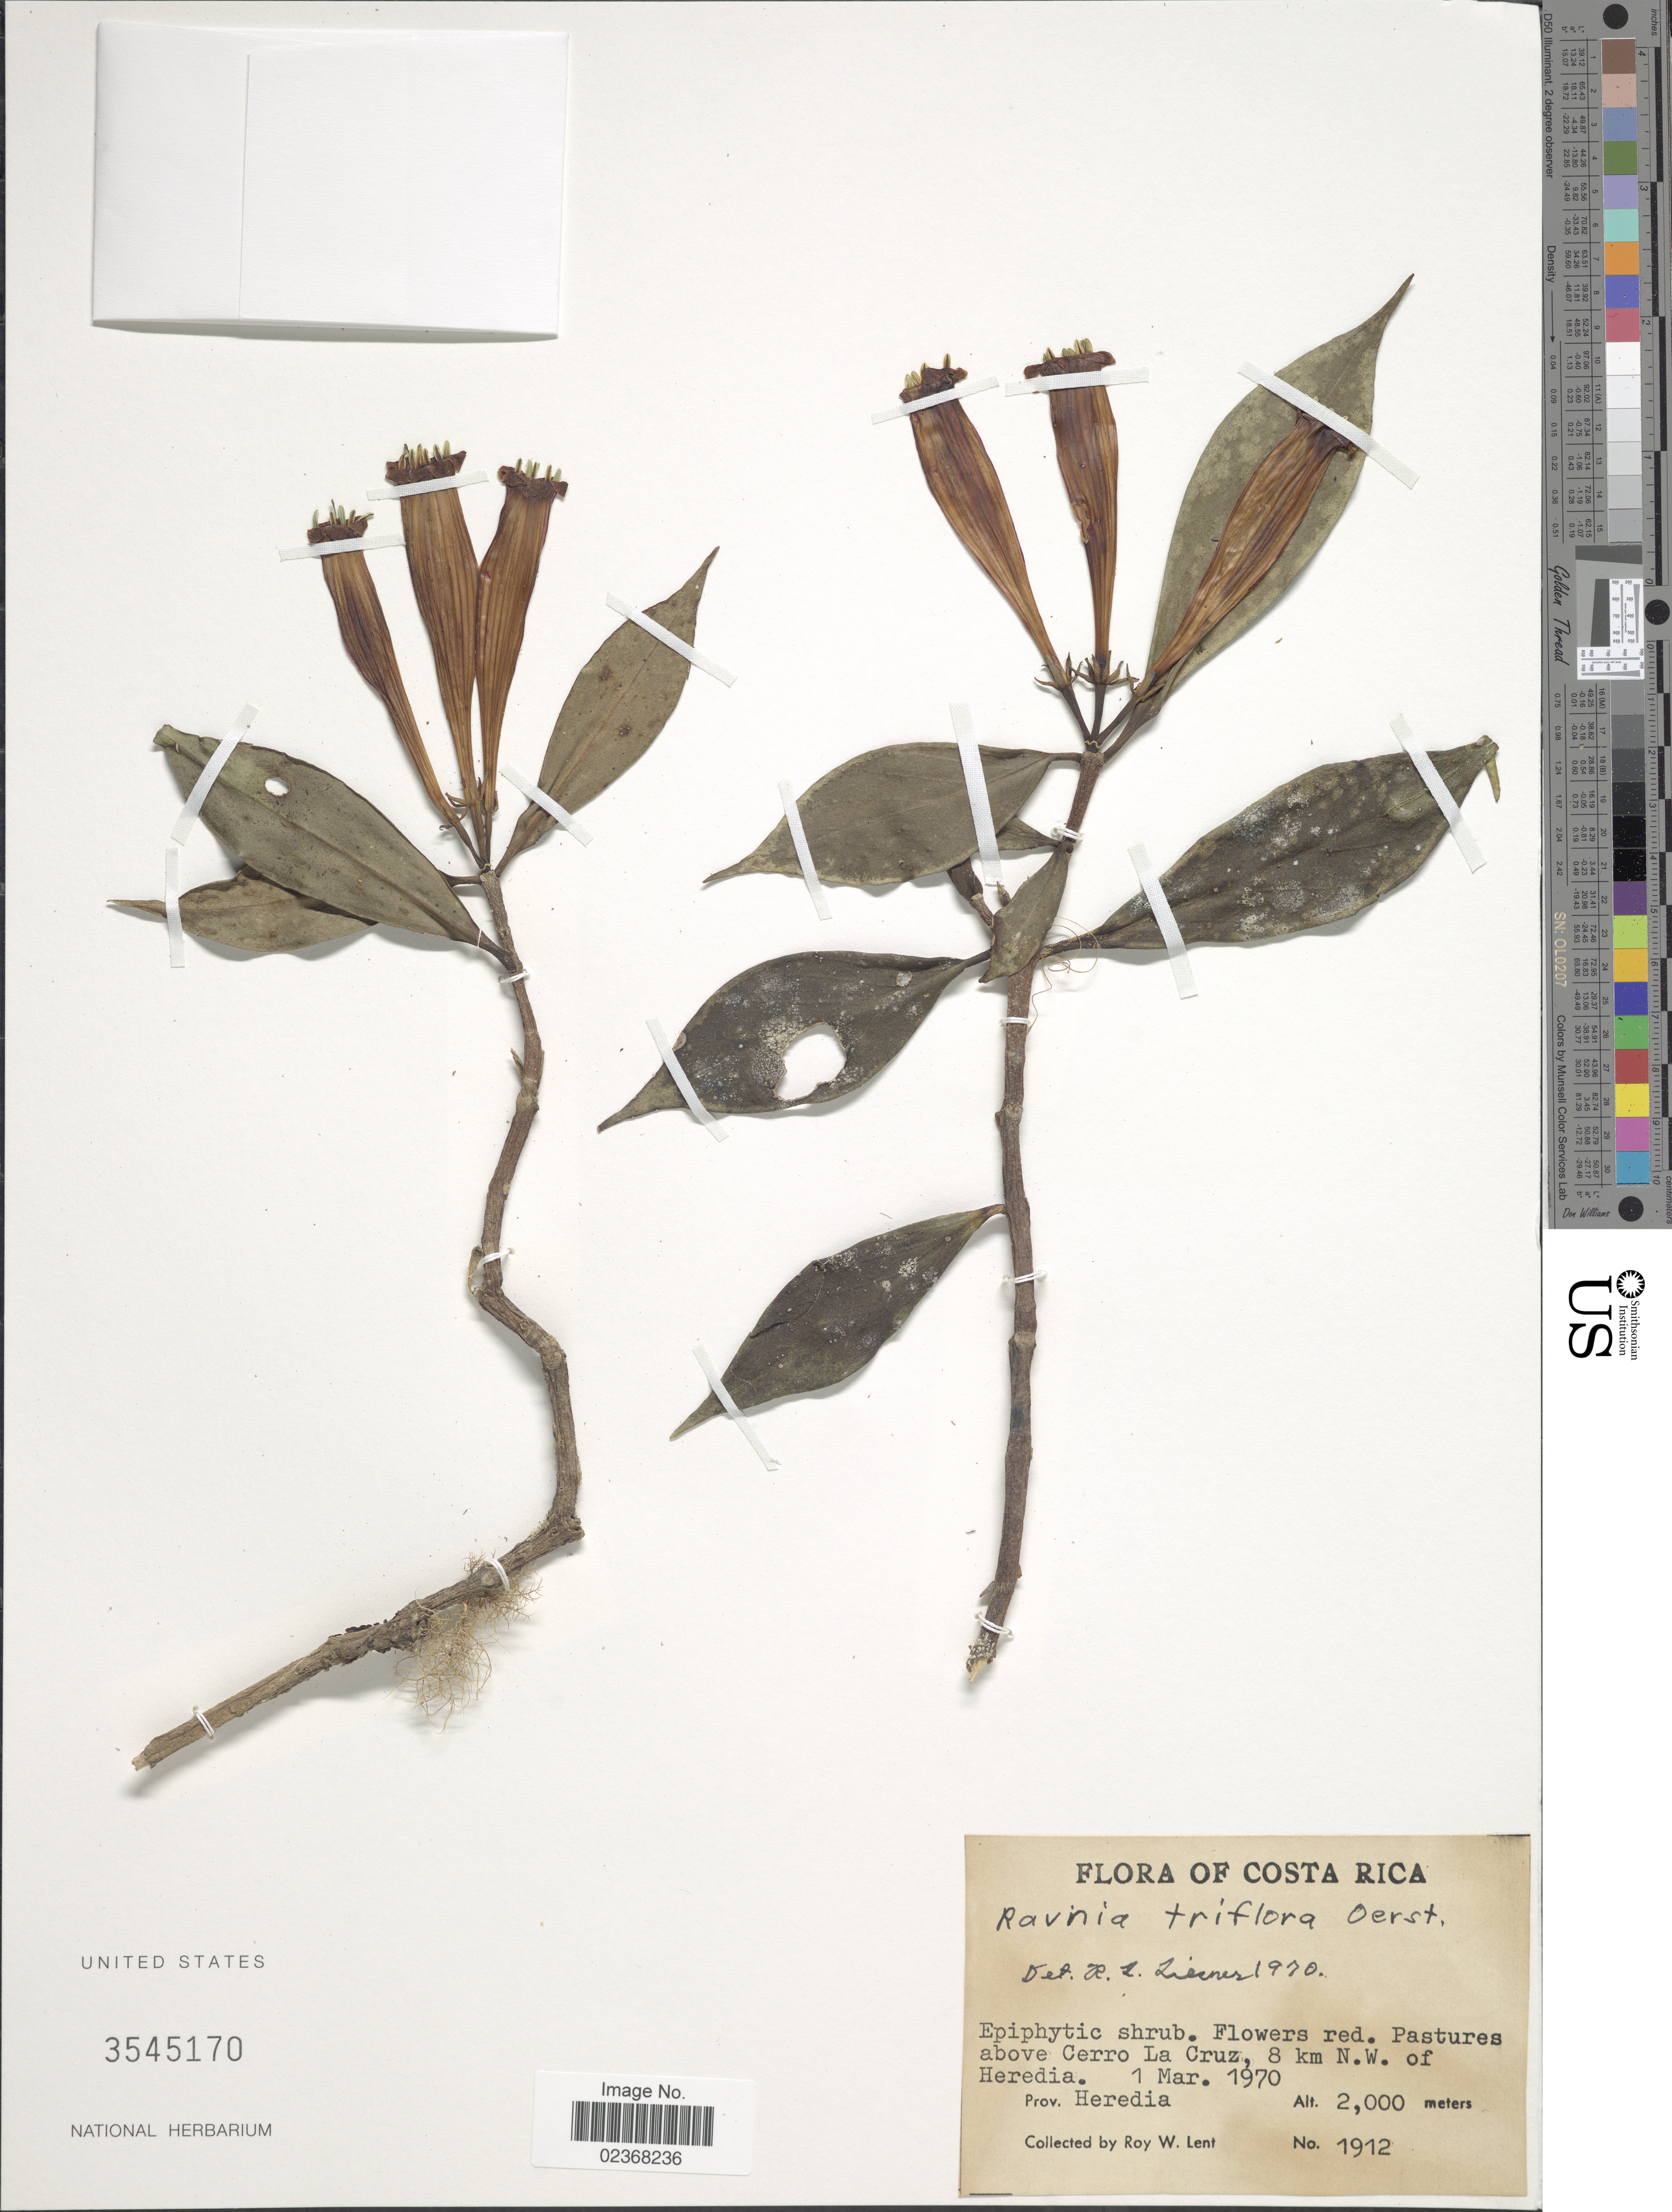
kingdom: Plantae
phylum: Tracheophyta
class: Magnoliopsida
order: Gentianales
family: Rubiaceae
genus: Ravnia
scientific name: Ravnia triflora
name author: Oerst.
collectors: R. W. Lent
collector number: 1912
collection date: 1970-03-01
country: Costa Rica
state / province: Heredia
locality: Pastures above Cerro La Cruz, 8 km N.W. of Heredia, Prov. Heredia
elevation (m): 2000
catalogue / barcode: US 3545170